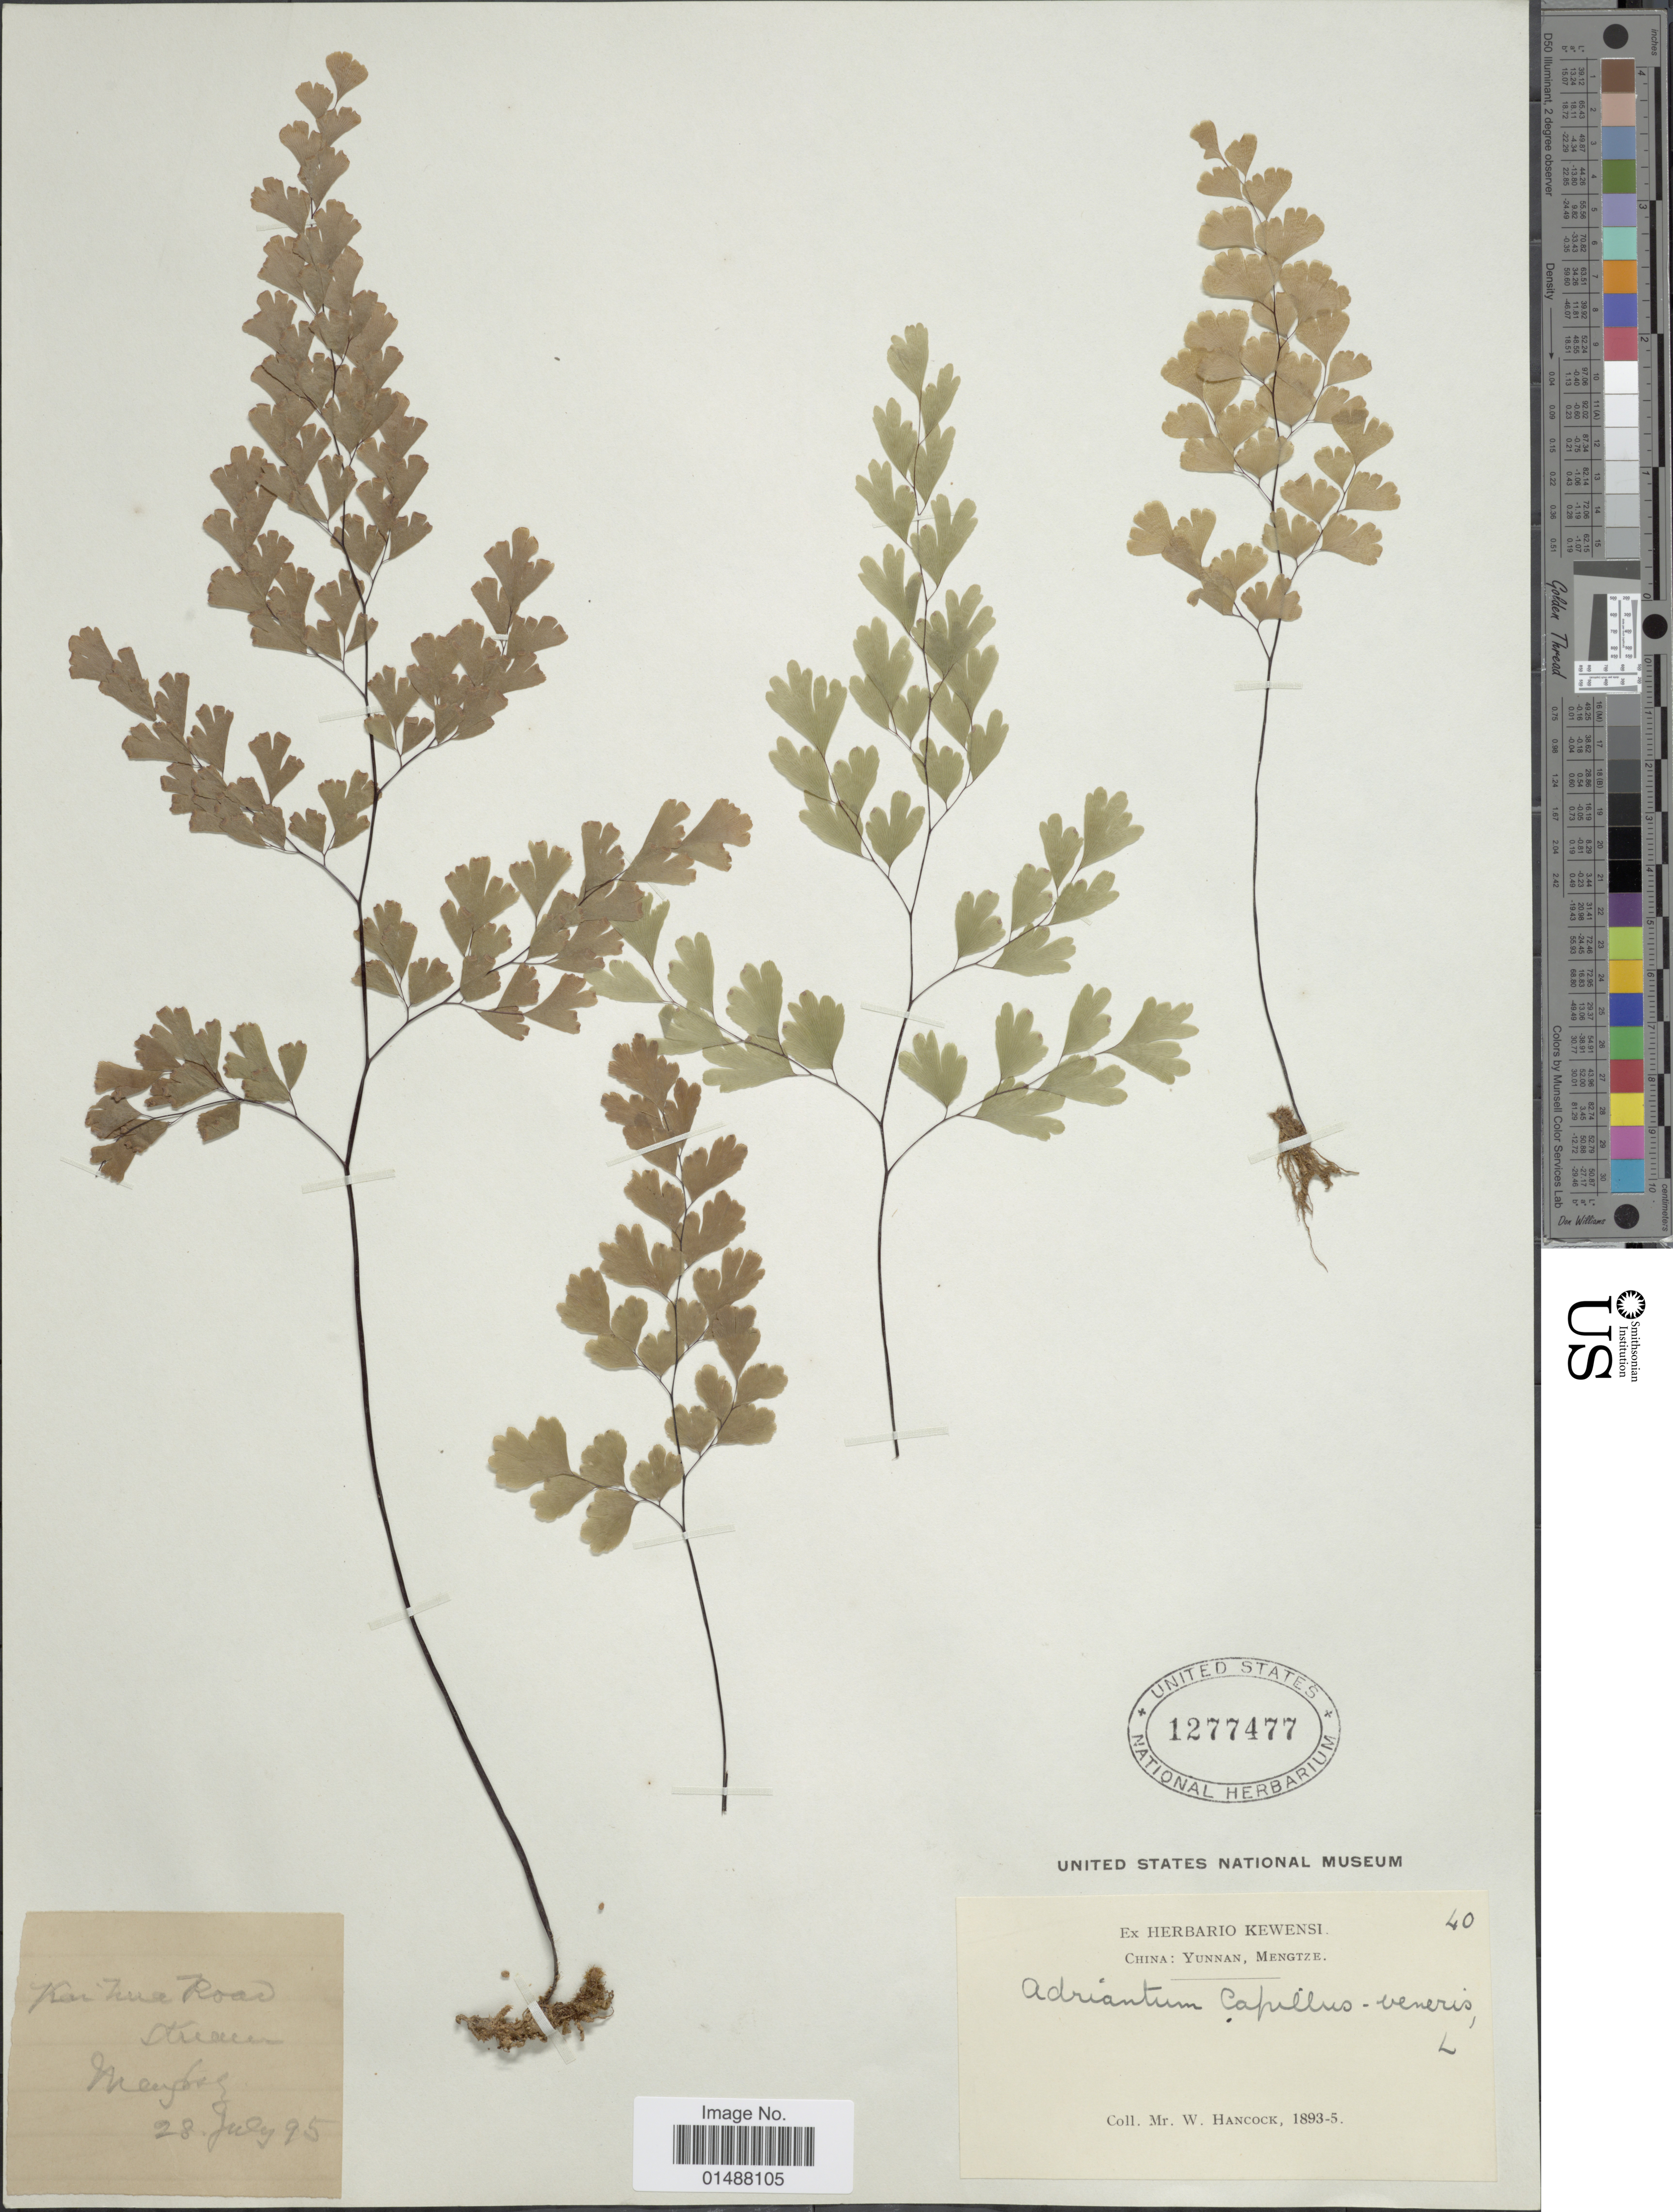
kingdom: Plantae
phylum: Tracheophyta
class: Polypodiopsida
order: Polypodiales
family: Pteridaceae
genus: Adiantum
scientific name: Adiantum capillus-veneris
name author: L.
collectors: W. Hancock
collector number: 40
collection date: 1893/1895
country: China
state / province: Yunnan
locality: China: Yunnan, Mengtze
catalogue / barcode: US 1277477